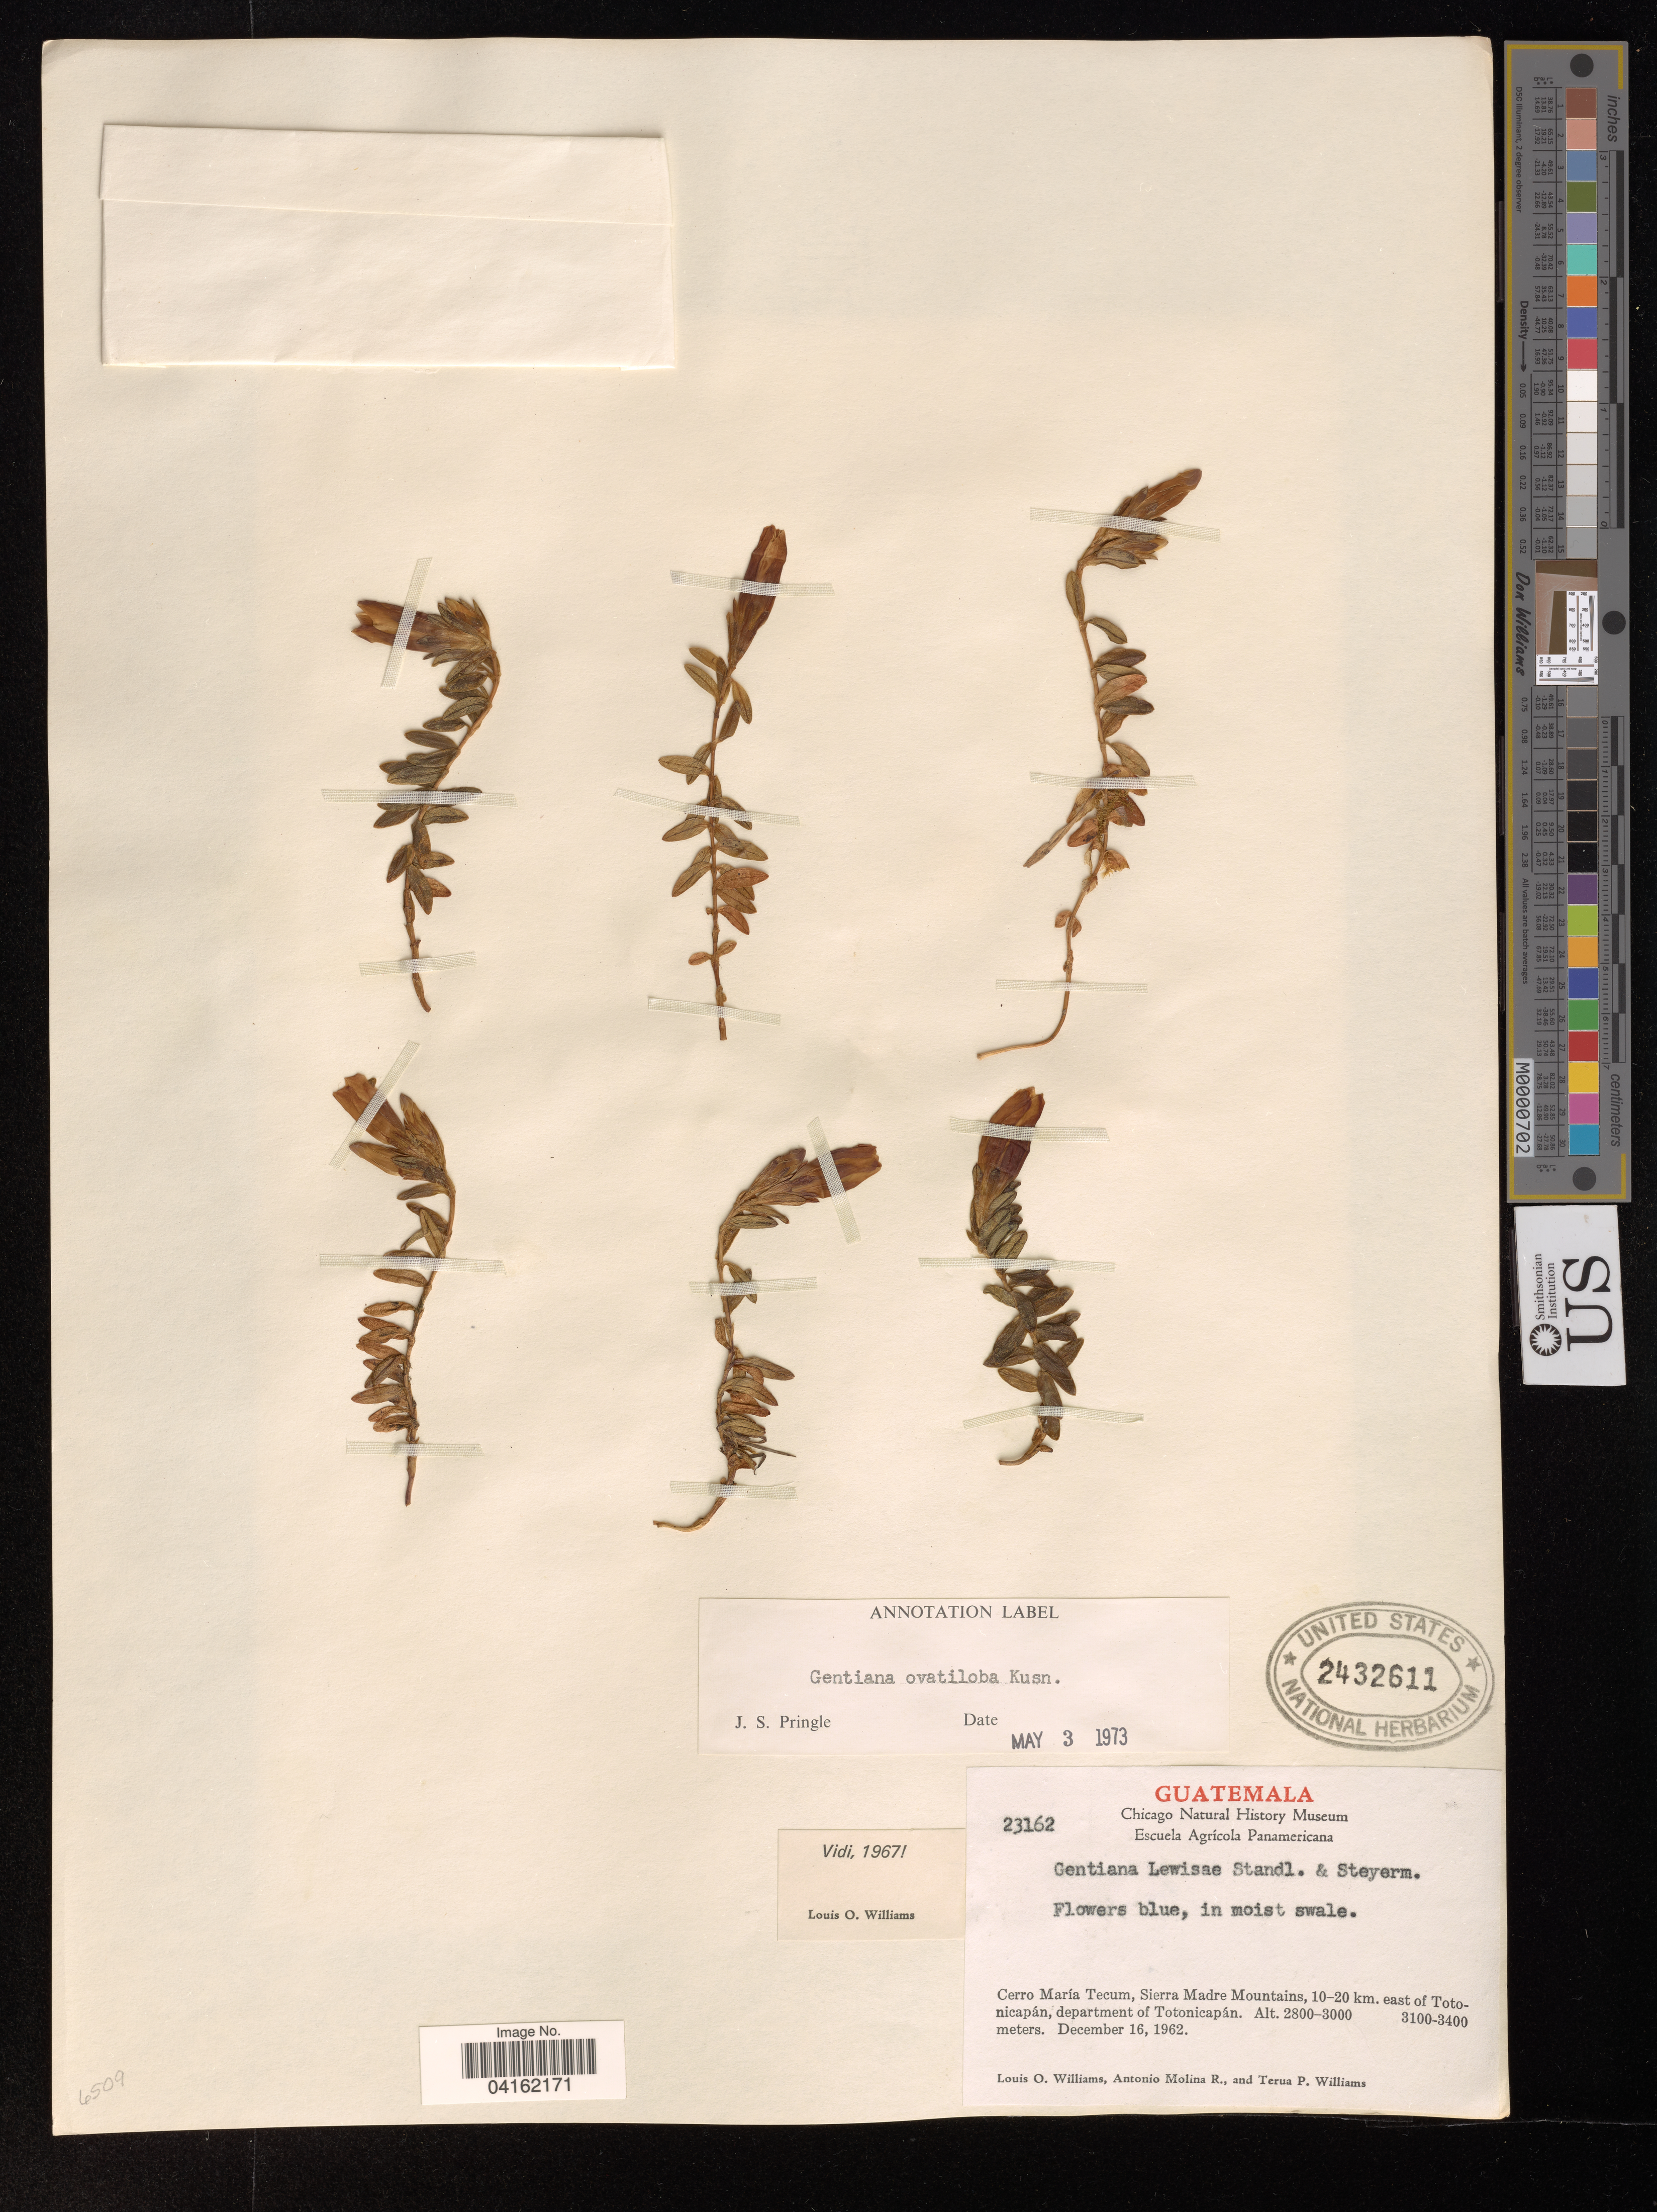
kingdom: Plantae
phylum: Tracheophyta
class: Magnoliopsida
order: Gentianales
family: Gentianaceae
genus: Gentiana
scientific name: Gentiana ovatiloba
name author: Kusn.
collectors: L. O. Williams, A. Molina R. & T. P. Williams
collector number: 23162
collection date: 1962-12-16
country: Guatemala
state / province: Totonicapan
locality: Cerro María Tecum, Sierra Madre Mountains, 10-20 km. east of Totonicapán.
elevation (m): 2800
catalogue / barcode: US 2432611